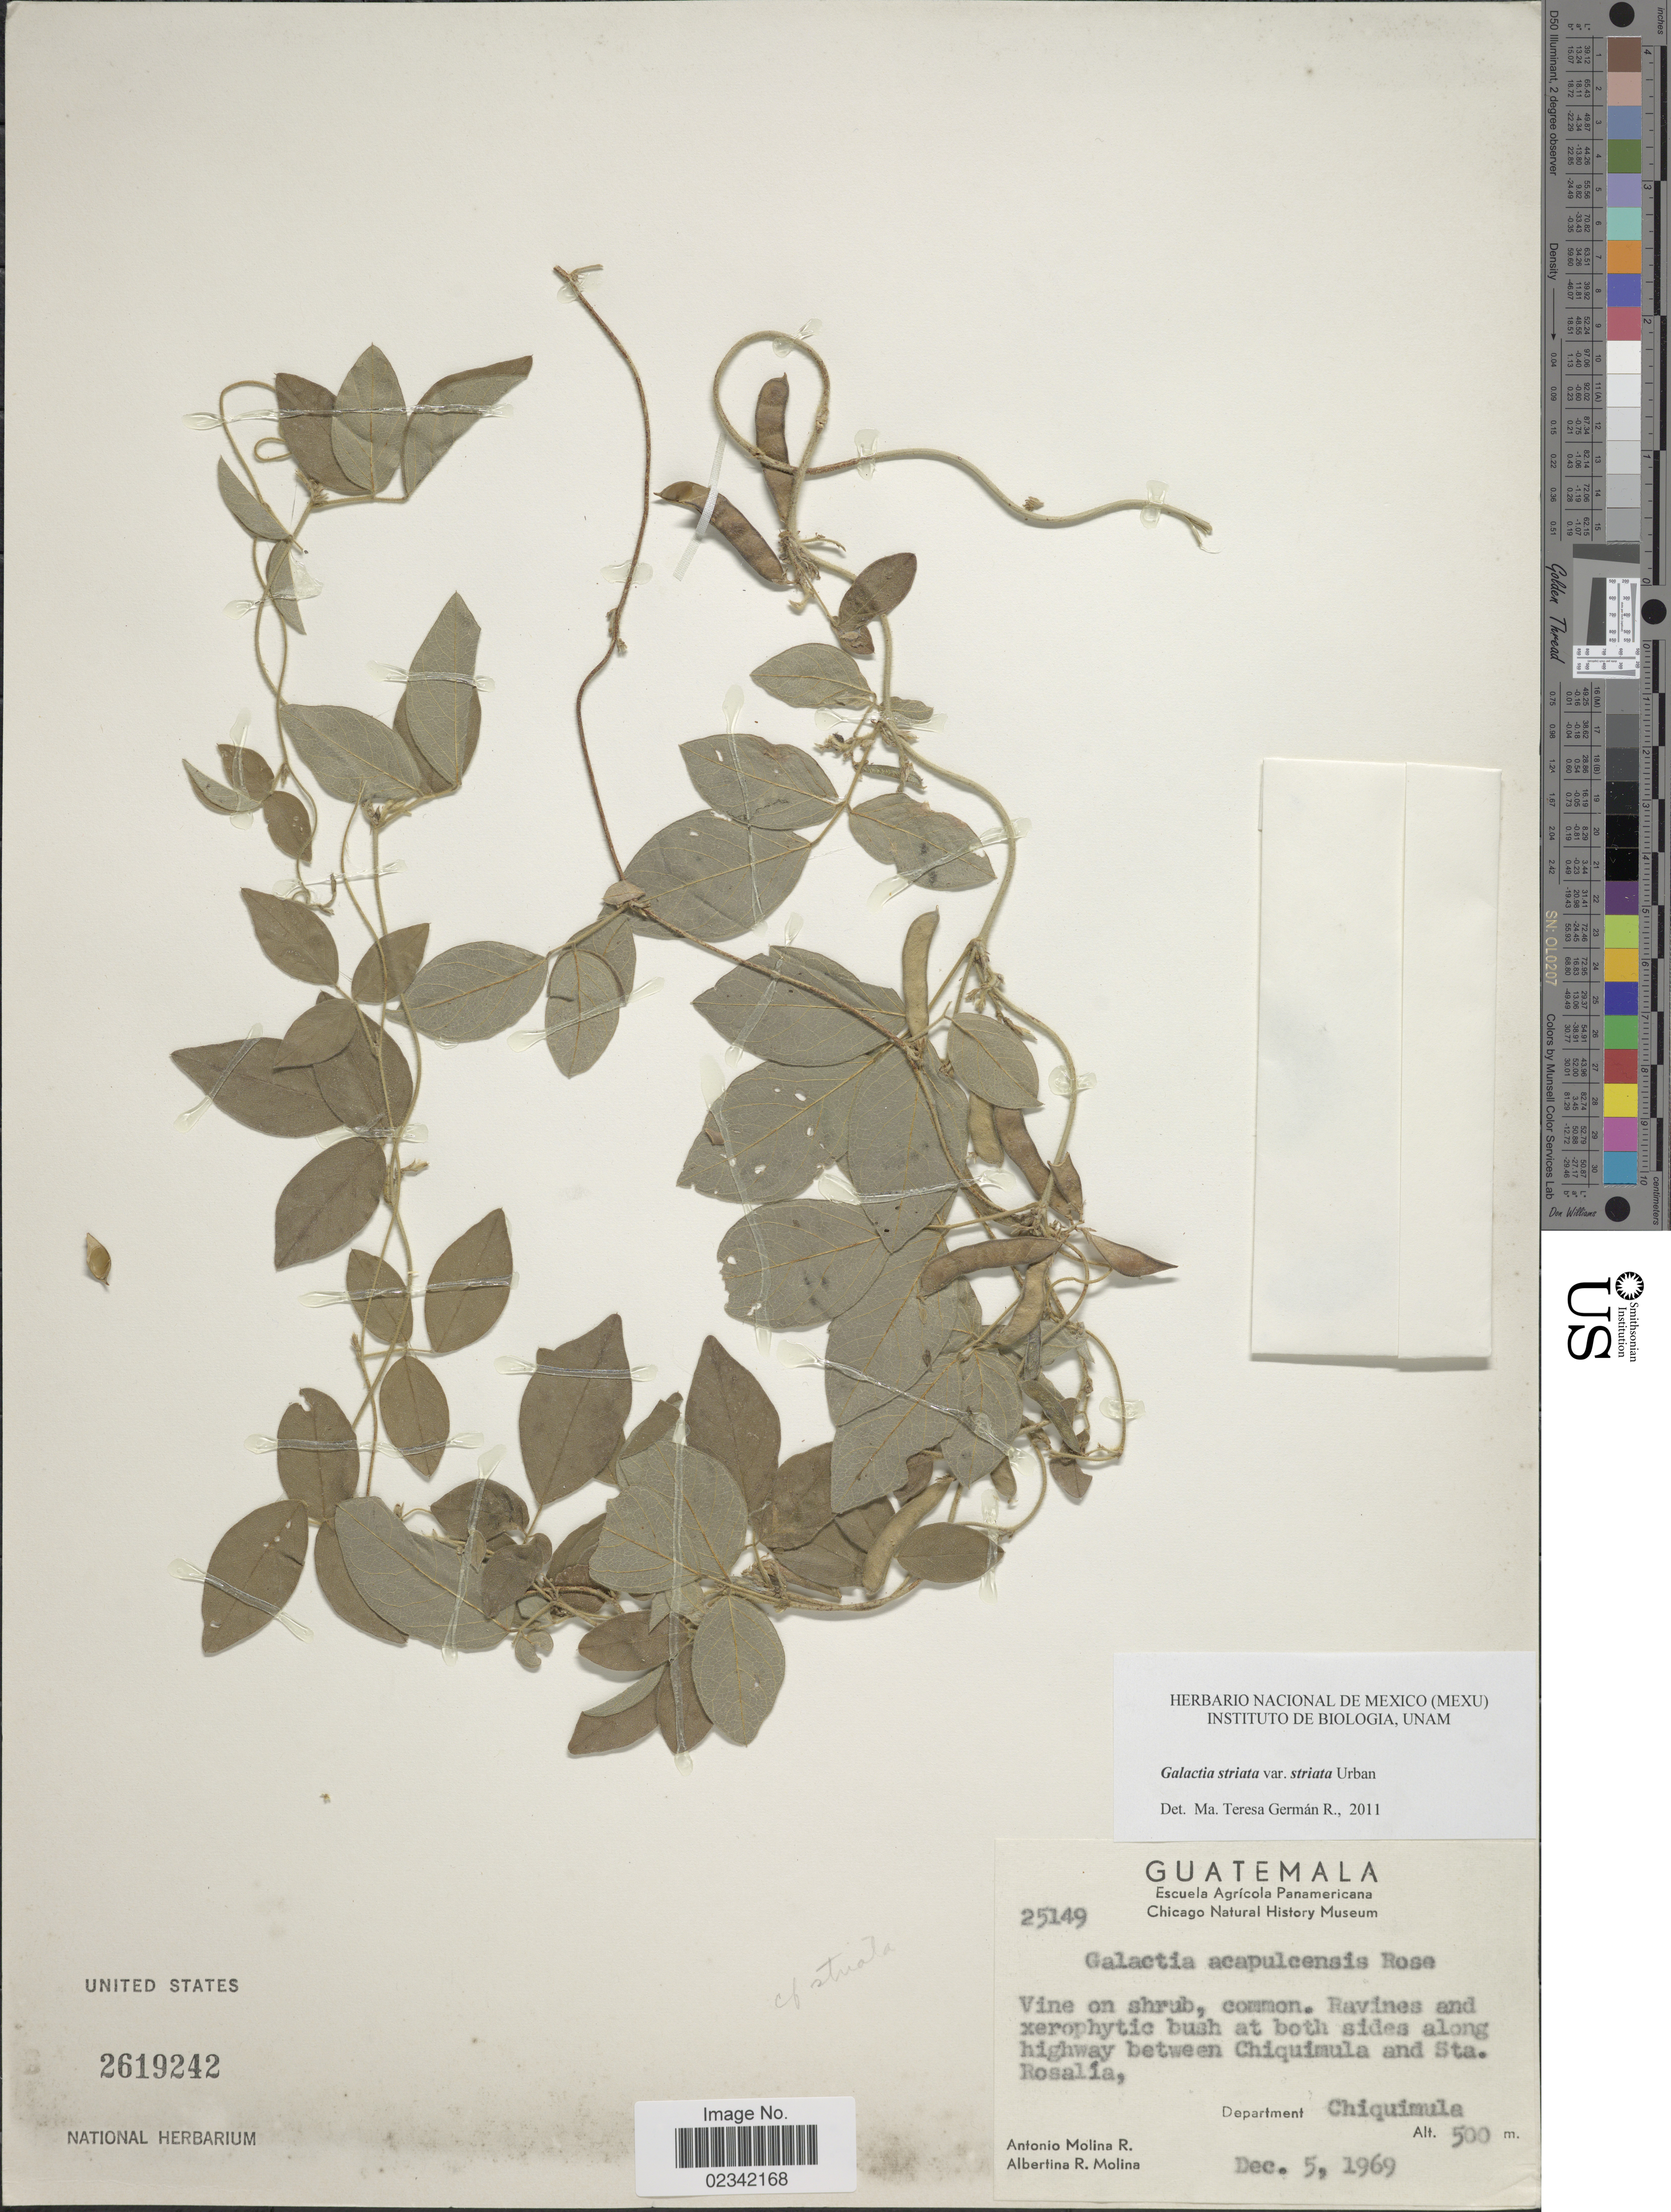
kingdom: Plantae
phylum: Tracheophyta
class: Magnoliopsida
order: Fabales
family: Fabaceae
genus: Galactia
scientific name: Galactia striata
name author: (Jacq.) Urb.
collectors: A. Molina R. & A. R. Molina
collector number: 25149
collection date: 1969-12-05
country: Guatemala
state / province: Chiquimula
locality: At both sides along highway between Chiquimula and Sta. Rosalia, Department Chiquimula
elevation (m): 500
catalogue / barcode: US 2619242